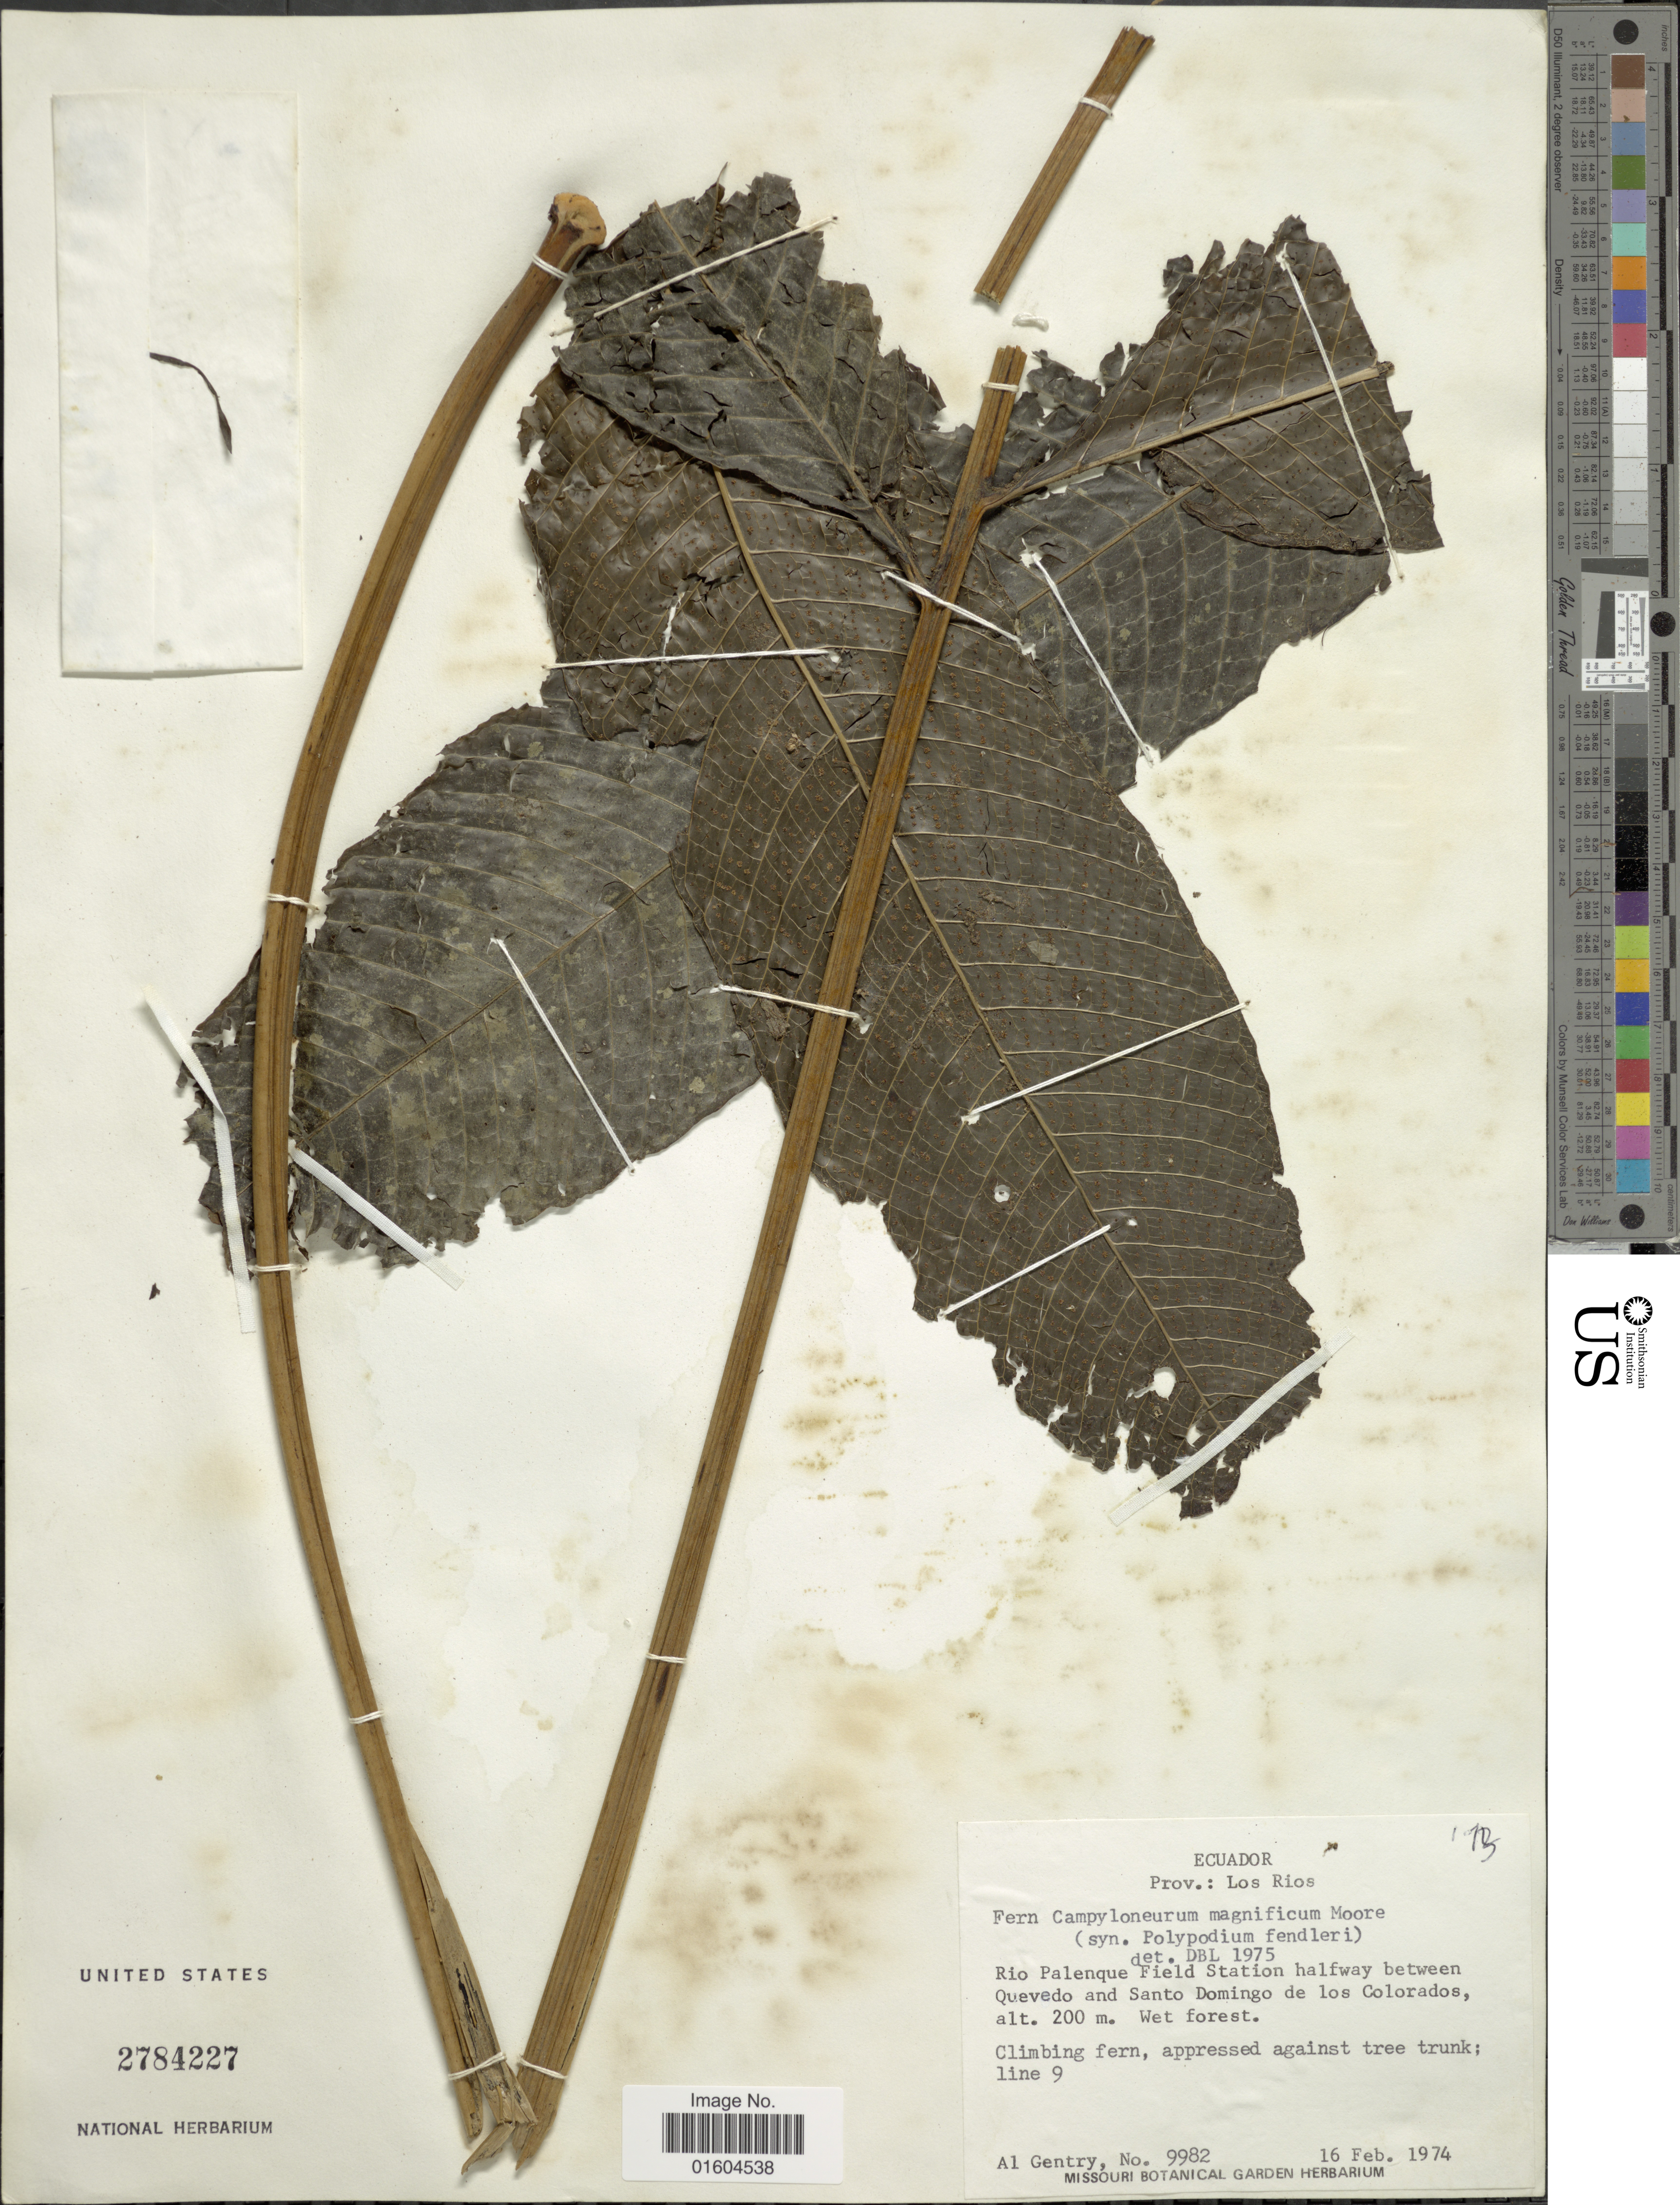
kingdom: Plantae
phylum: Tracheophyta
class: Polypodiopsida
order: Polypodiales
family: Polypodiaceae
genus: Campyloneurum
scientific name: Campyloneurum magnificum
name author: T. Moore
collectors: A. H. Gentry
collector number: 9982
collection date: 1974-02-16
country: Ecuador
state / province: Los Ríos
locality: Ecuador, Prov. Los Rios: Rio Palenque Field Station halfway between Quevedo and Santo Domingo de los Colorados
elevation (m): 200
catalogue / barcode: US 2784227